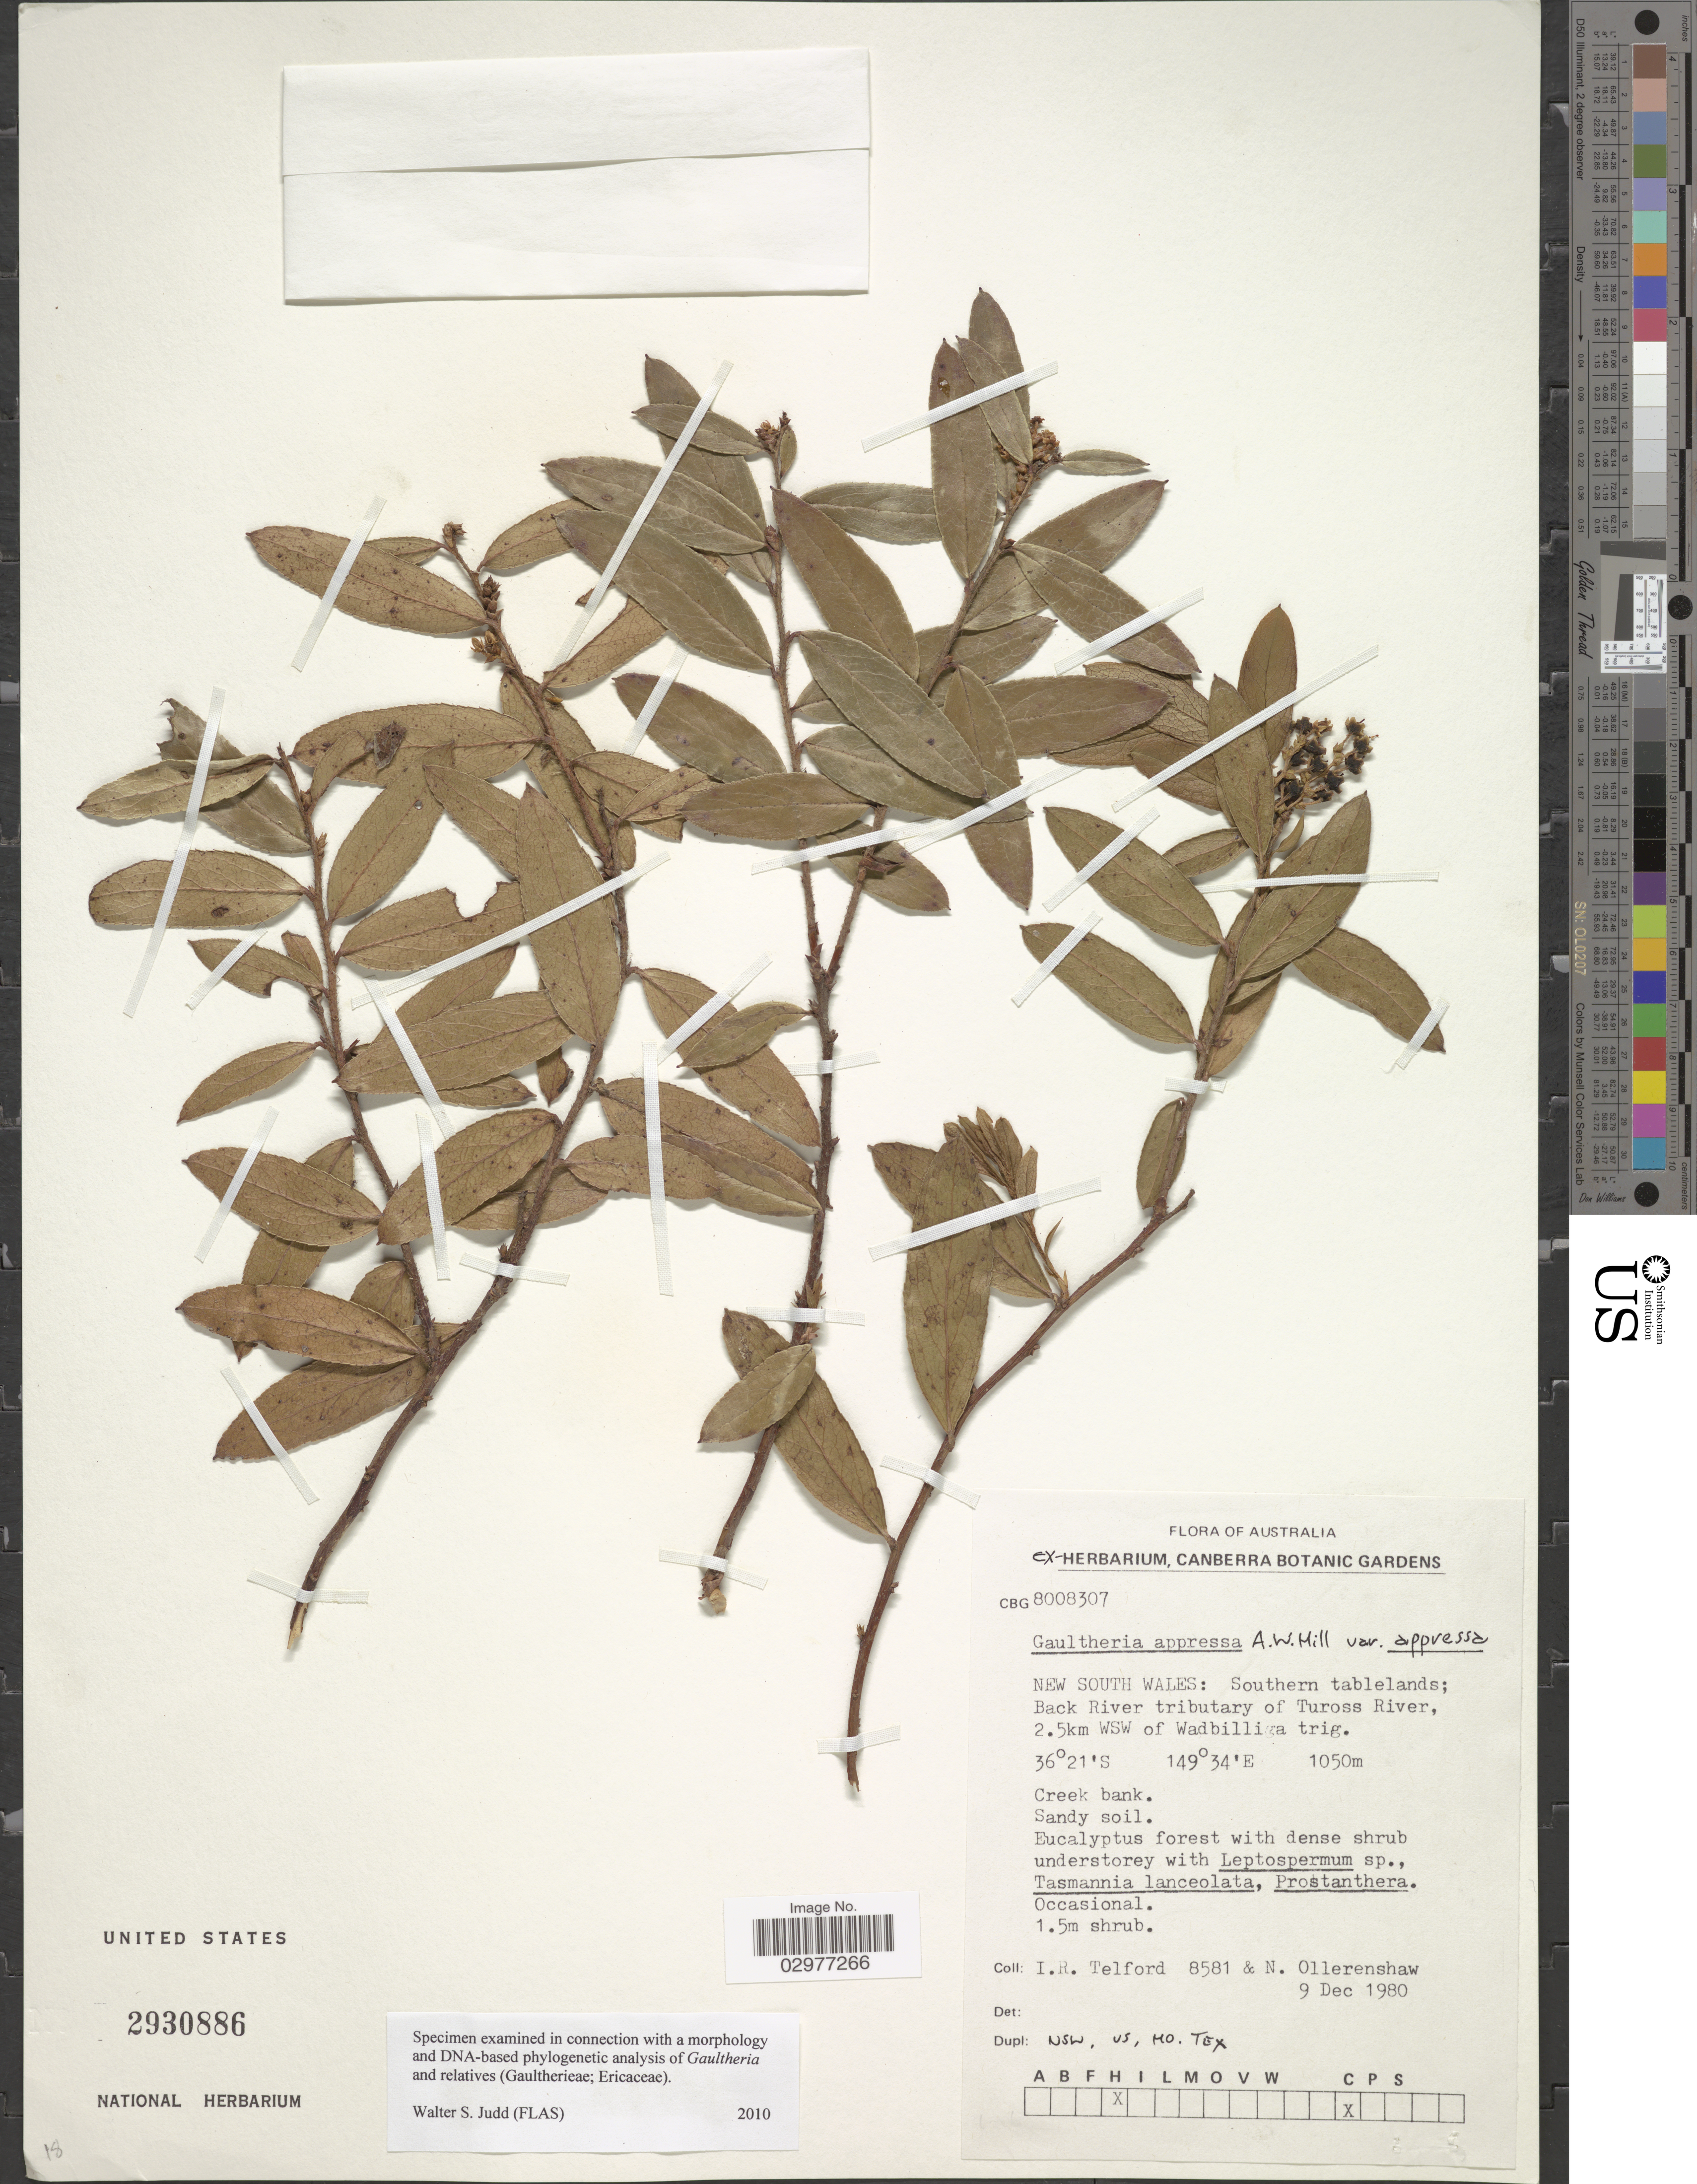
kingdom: Plantae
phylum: Tracheophyta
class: Magnoliopsida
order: Ericales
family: Ericaceae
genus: Gaultheria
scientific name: Gaultheria appressa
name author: A.W. Hill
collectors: I. R. Telford & N. Ollerenshaw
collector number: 8581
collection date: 1980-12-09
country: Australia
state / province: New South Wales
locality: Southern tablelands; Back River tributary of Tuross River, 2.5km WSW of Wadbilliga trig.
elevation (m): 1050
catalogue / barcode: US 2930886